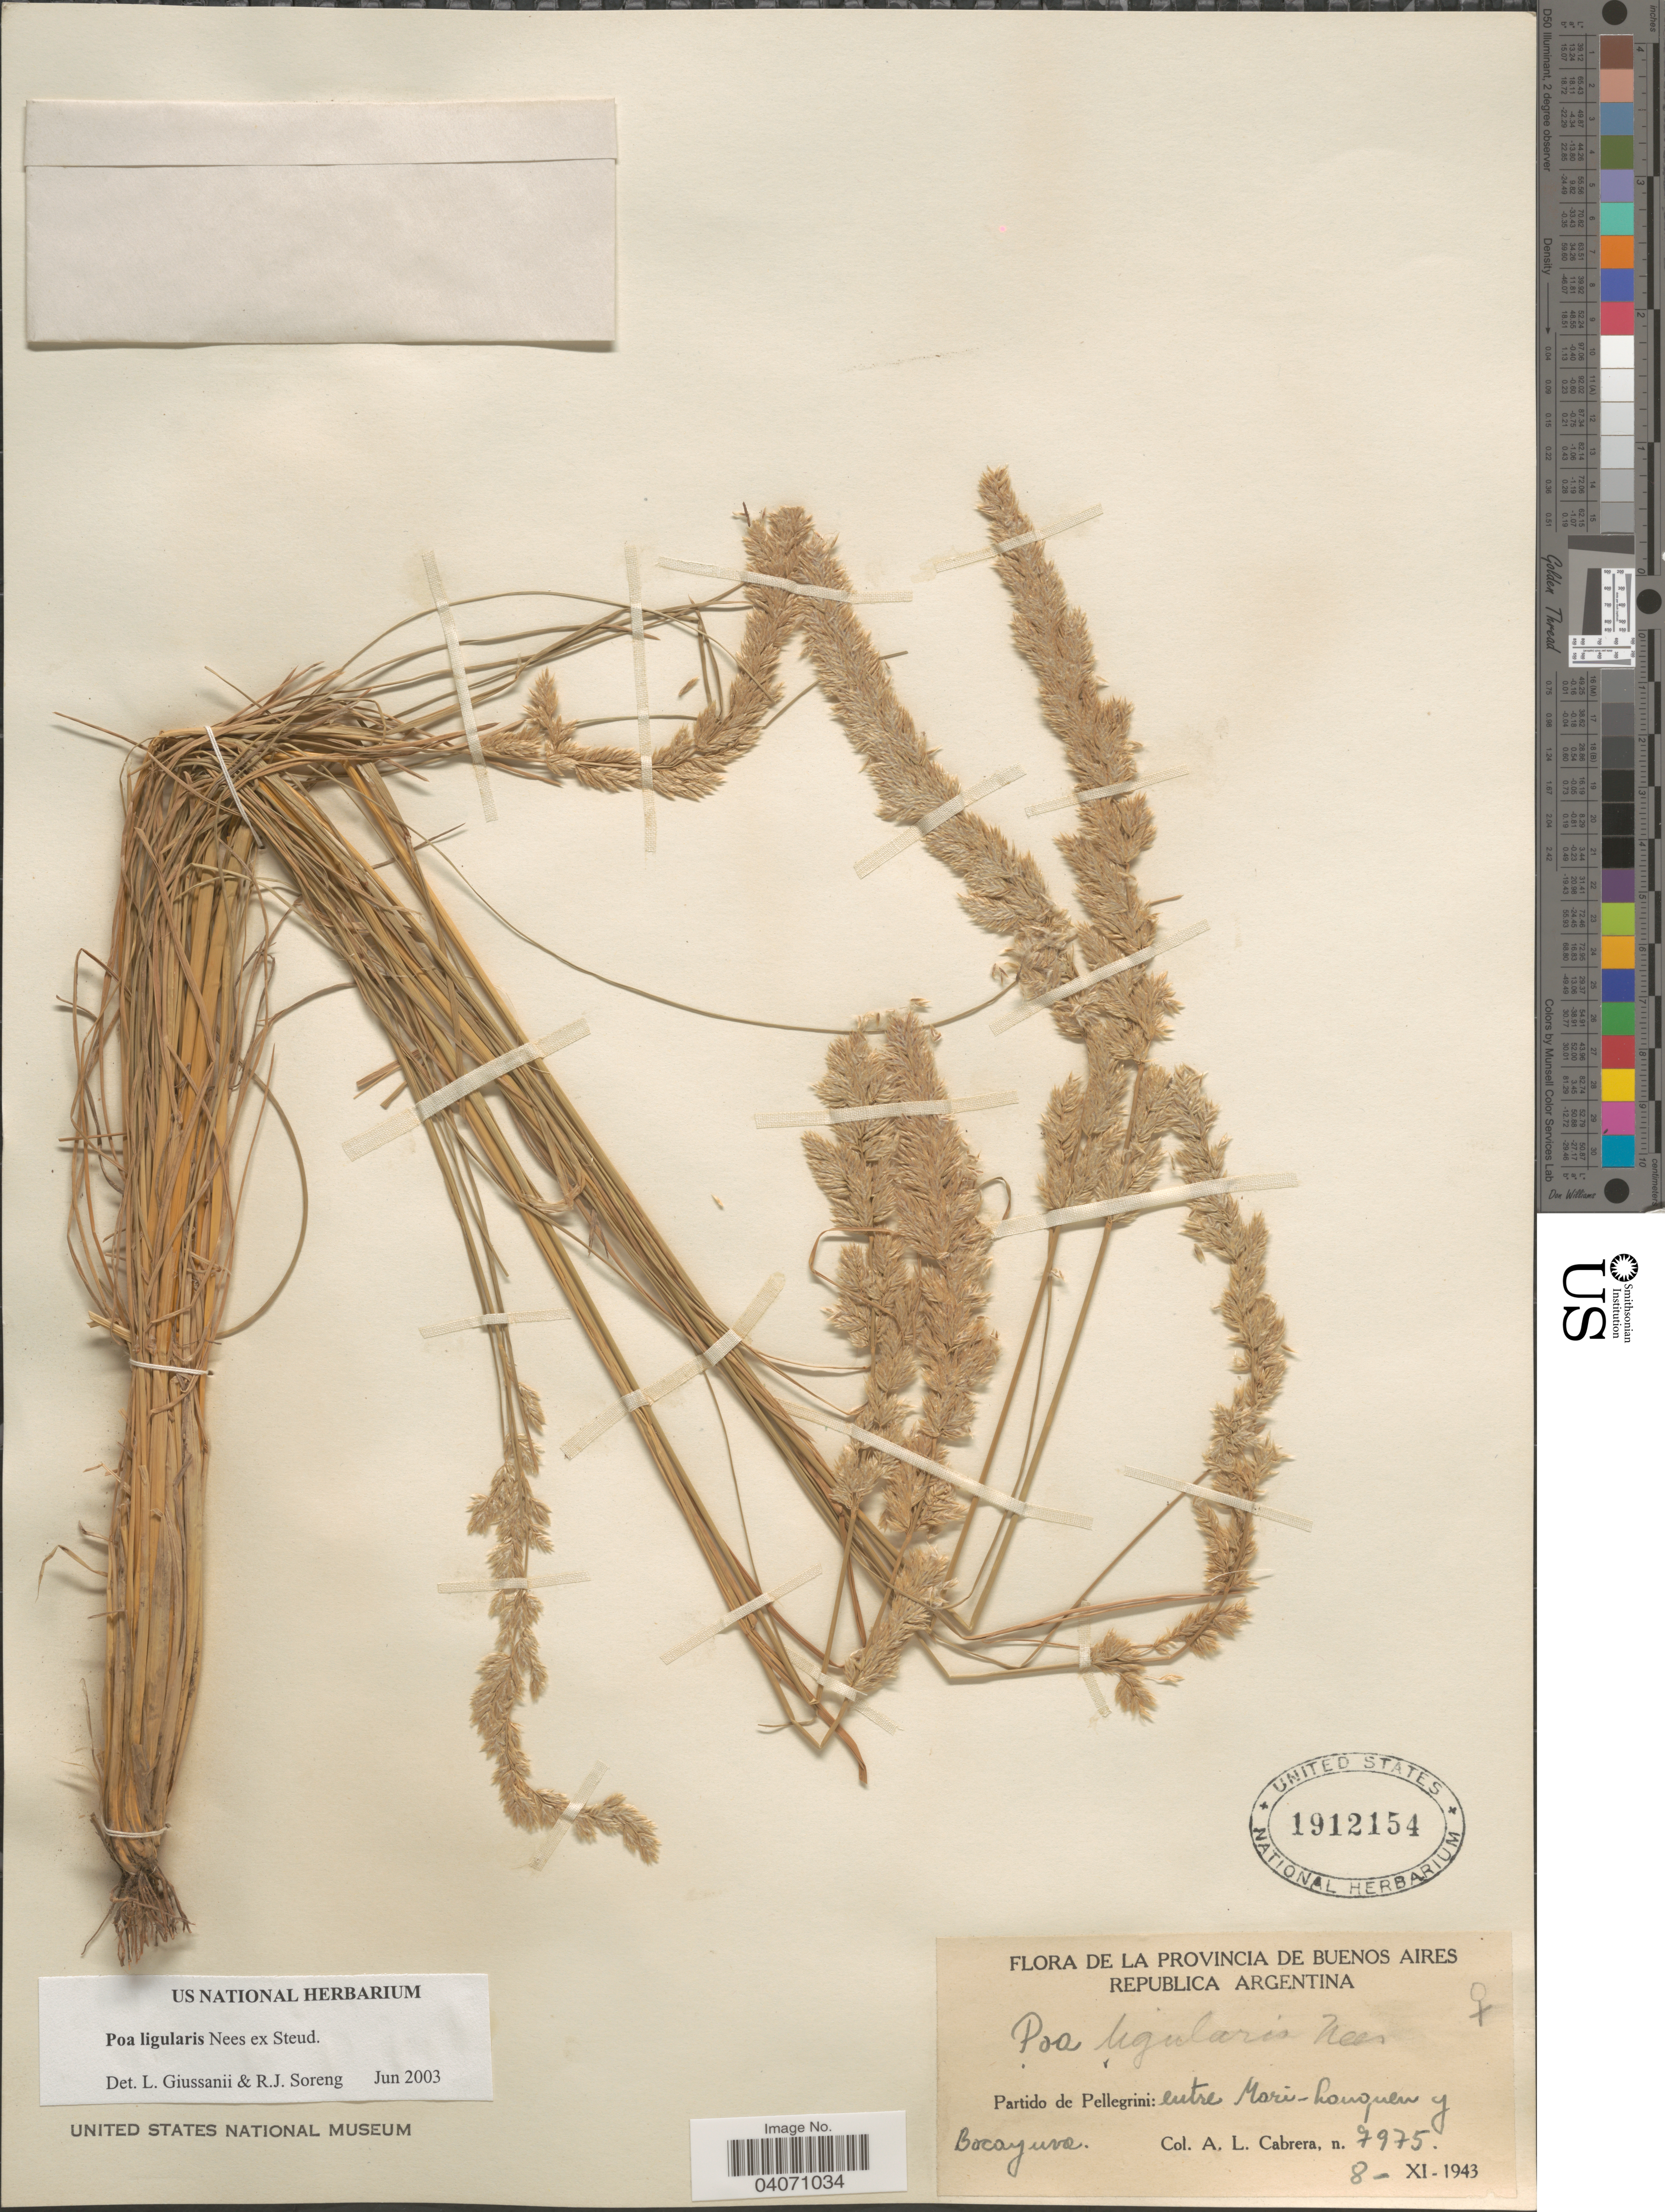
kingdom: Plantae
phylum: Tracheophyta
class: Liliopsida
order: Poales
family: Poaceae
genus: Poa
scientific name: Poa ligularis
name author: Nees ex Steud.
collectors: A. L. Cabrera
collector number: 7975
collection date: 1943-11-08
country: Argentina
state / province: Buenos Aires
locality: Partido de Pellegrini: entre Mori- Lauquen y Bocayuva.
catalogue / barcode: US 1912154